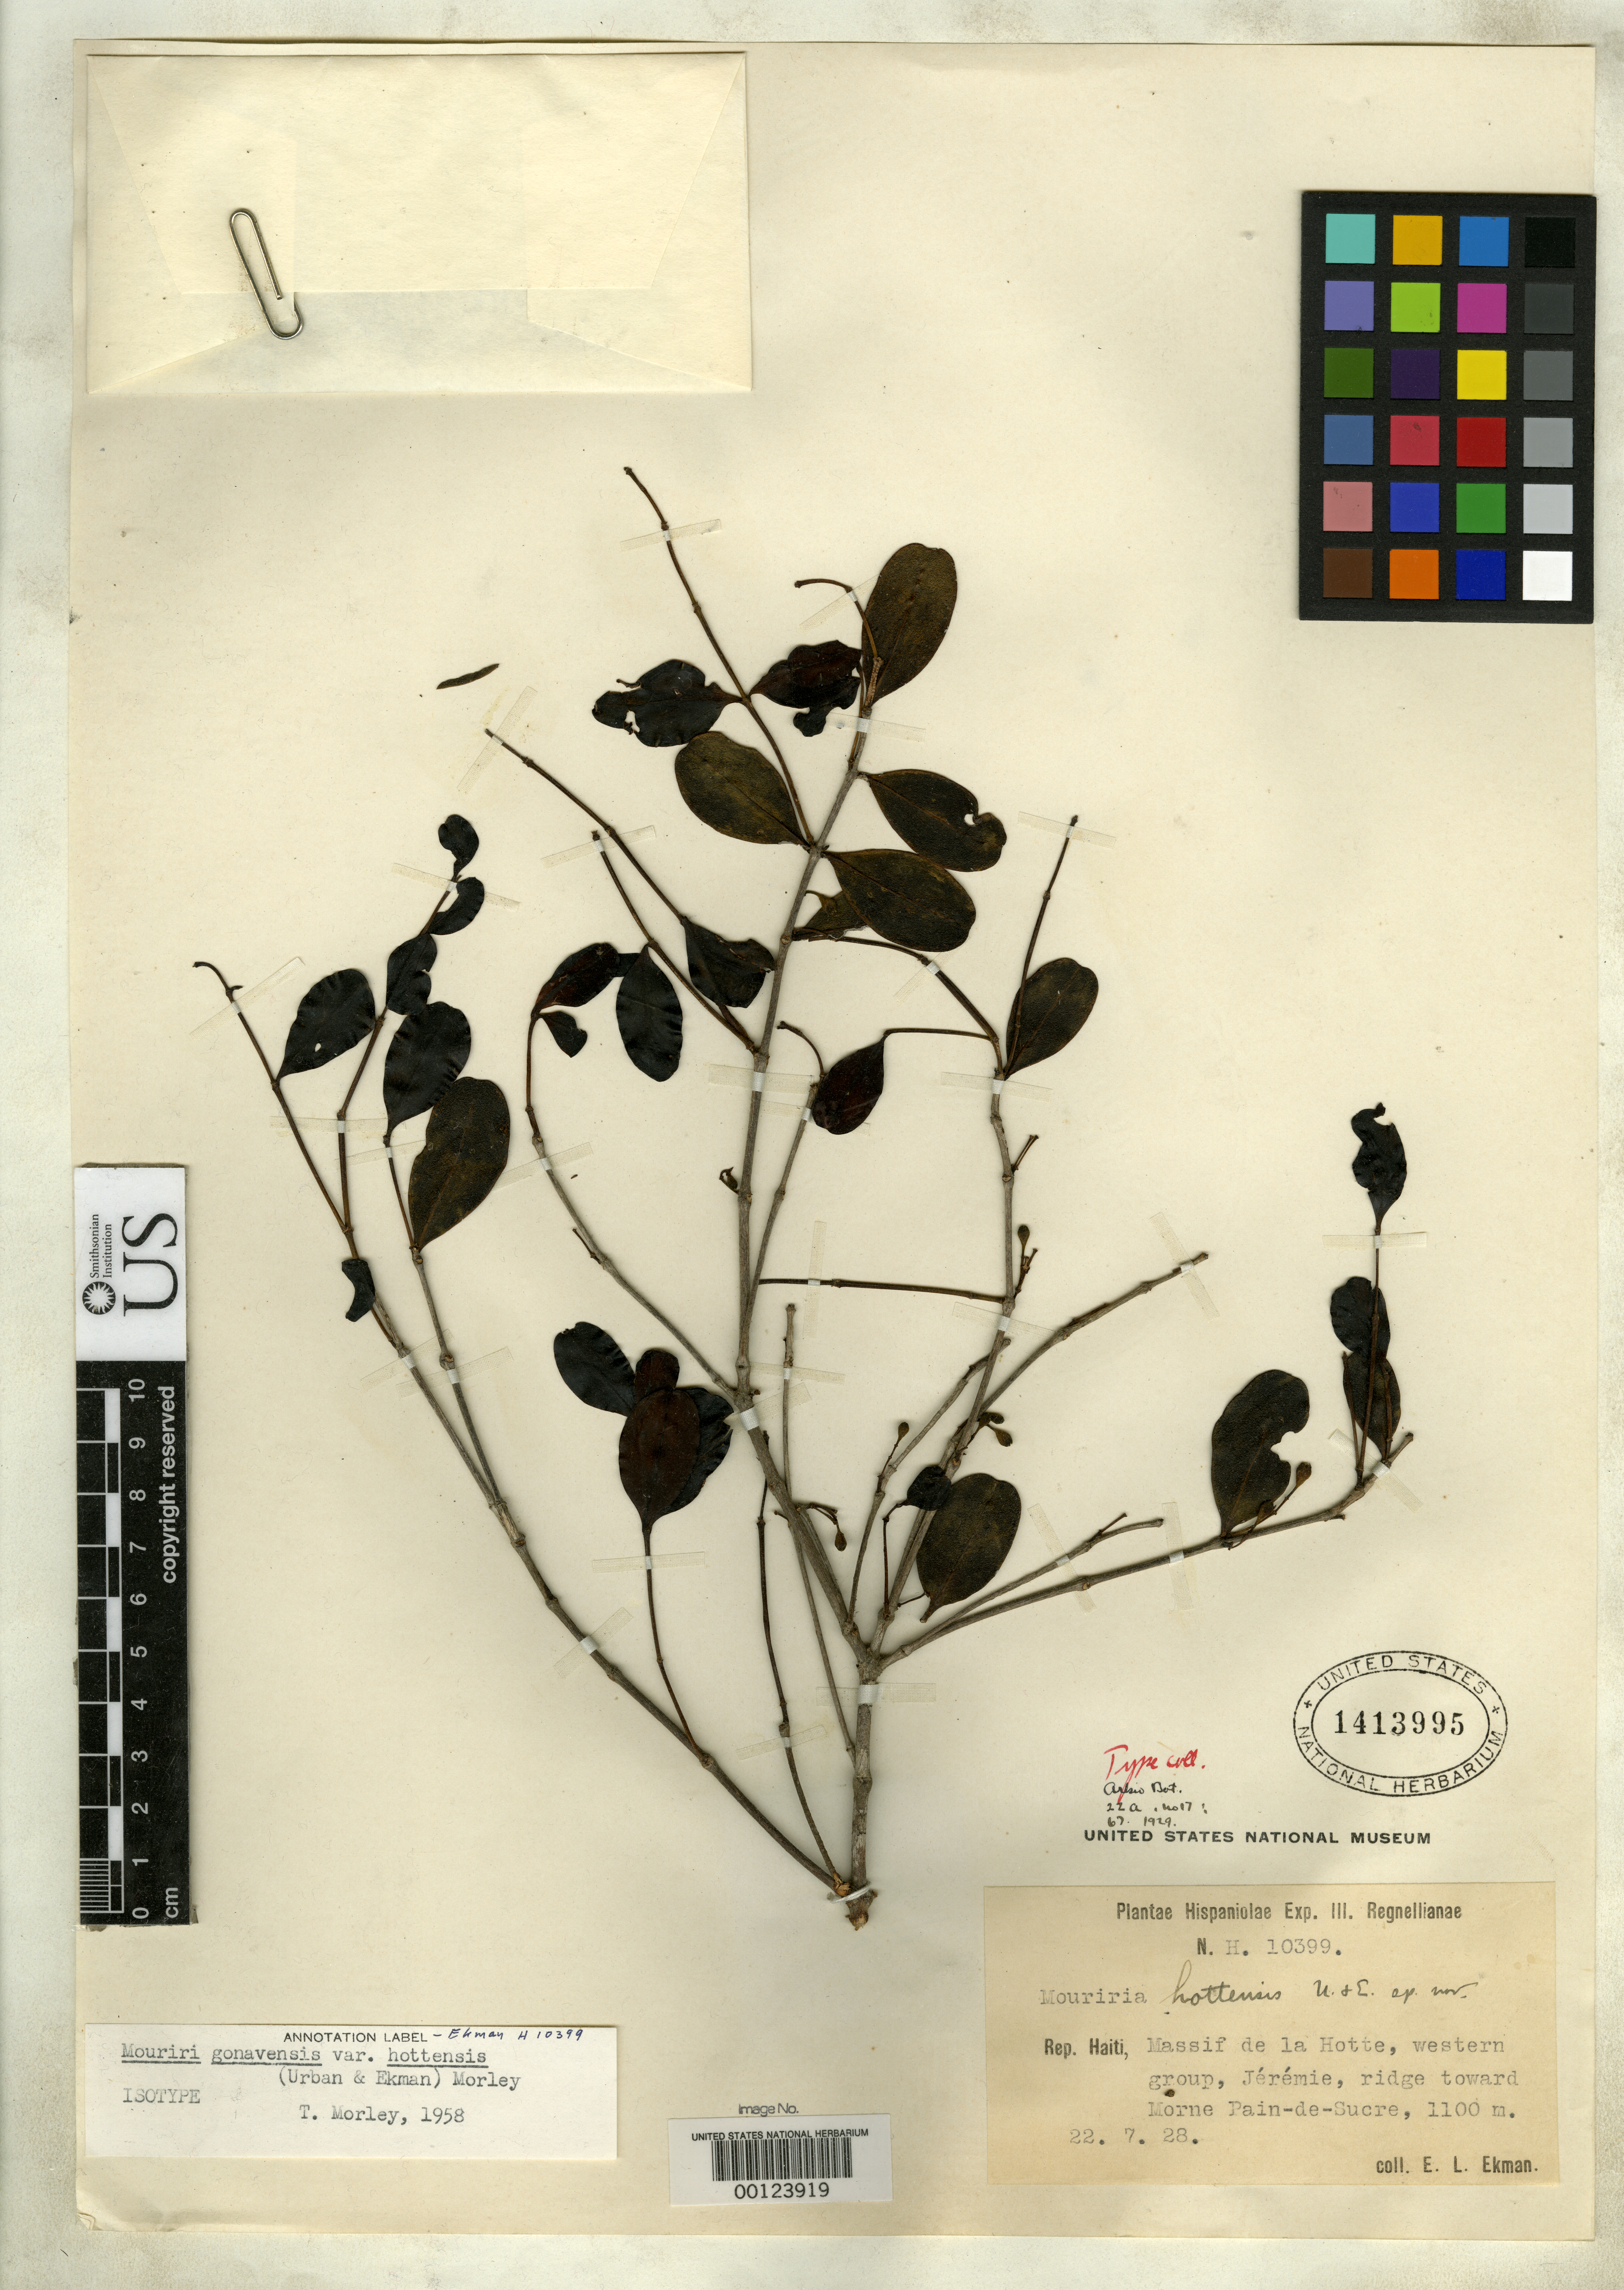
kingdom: Plantae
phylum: Tracheophyta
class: Magnoliopsida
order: Myrtales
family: Melastomataceae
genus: Mouriri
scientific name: Mouriri hottensis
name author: Urb. & Ekman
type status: Isotype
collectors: E. L. Ekman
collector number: H 10399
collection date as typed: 22 Jul 1928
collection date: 1928-07-22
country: Haiti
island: Hispaniola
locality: Massif du la Hotte, western group, Jérémie, ridge toward Morne Pain-de-Sucre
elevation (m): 1100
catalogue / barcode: US 1413995